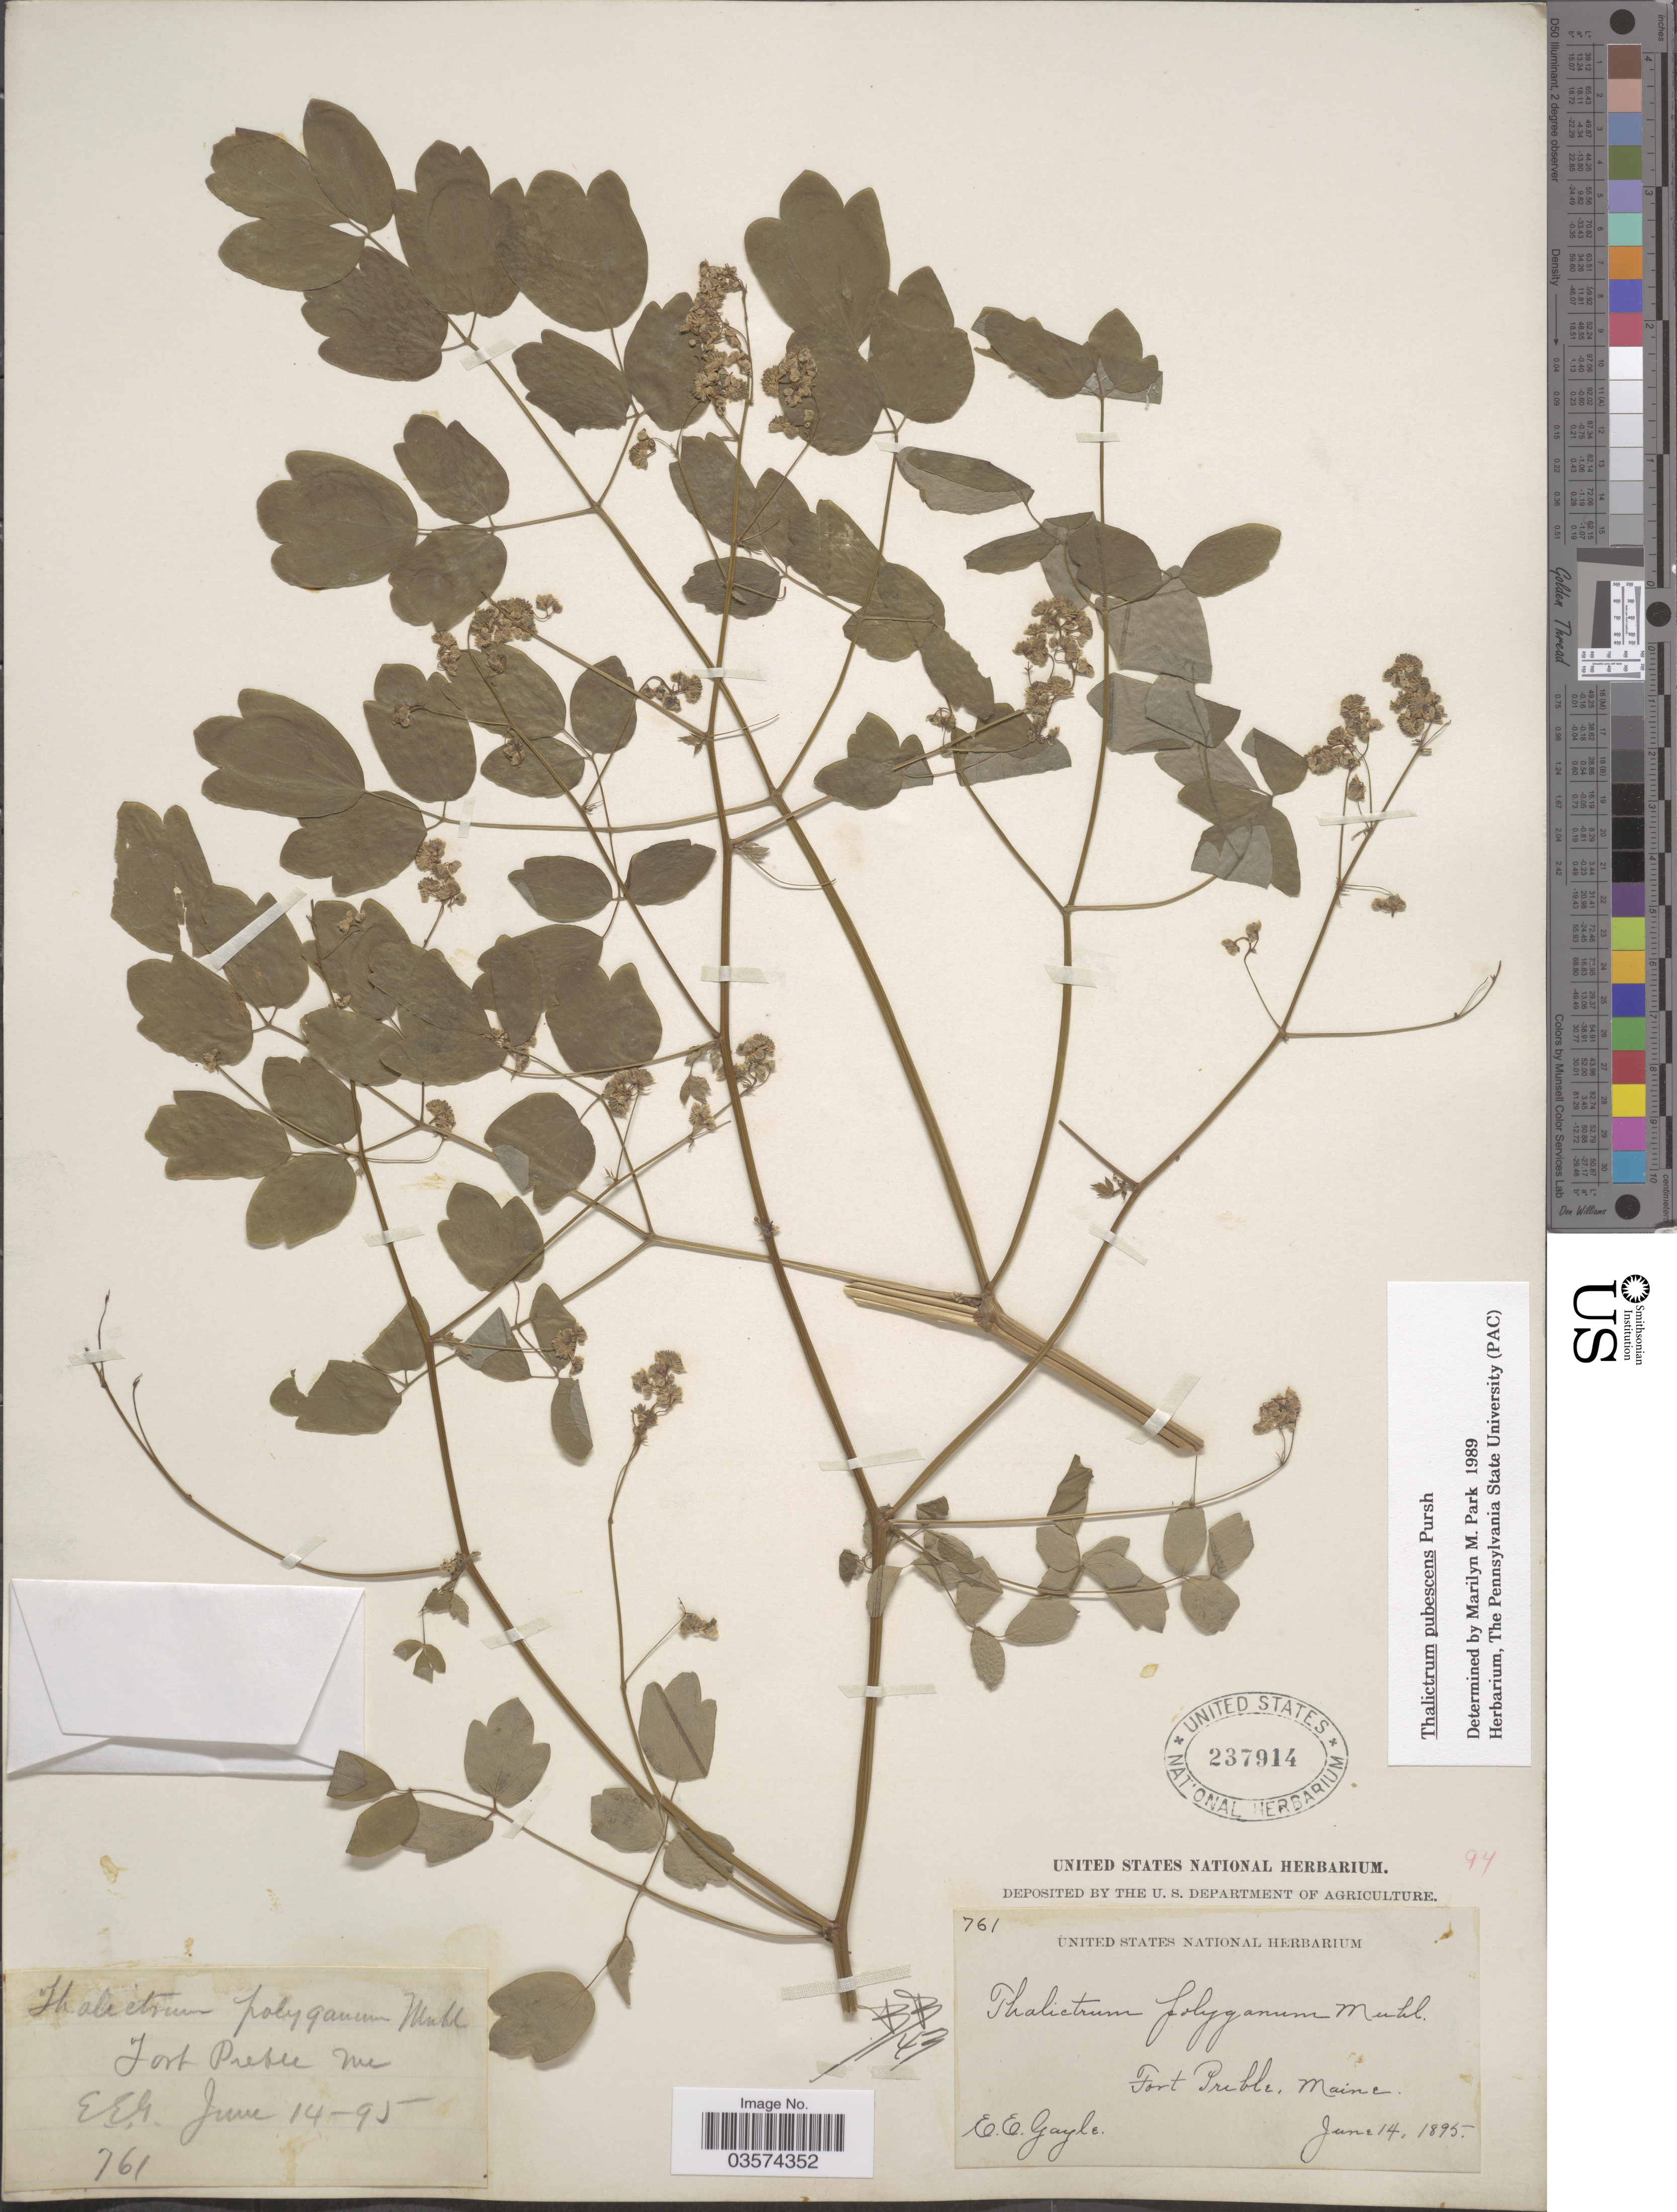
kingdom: Plantae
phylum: Tracheophyta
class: Magnoliopsida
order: Ranunculales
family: Ranunculaceae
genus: Thalictrum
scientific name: Thalictrum pubescens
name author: Pursh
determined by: Park, Marilyn Marqueen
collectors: E. Gayle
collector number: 761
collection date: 1895-06-14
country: United States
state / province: Maine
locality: Fort Preble.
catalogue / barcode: US 237914